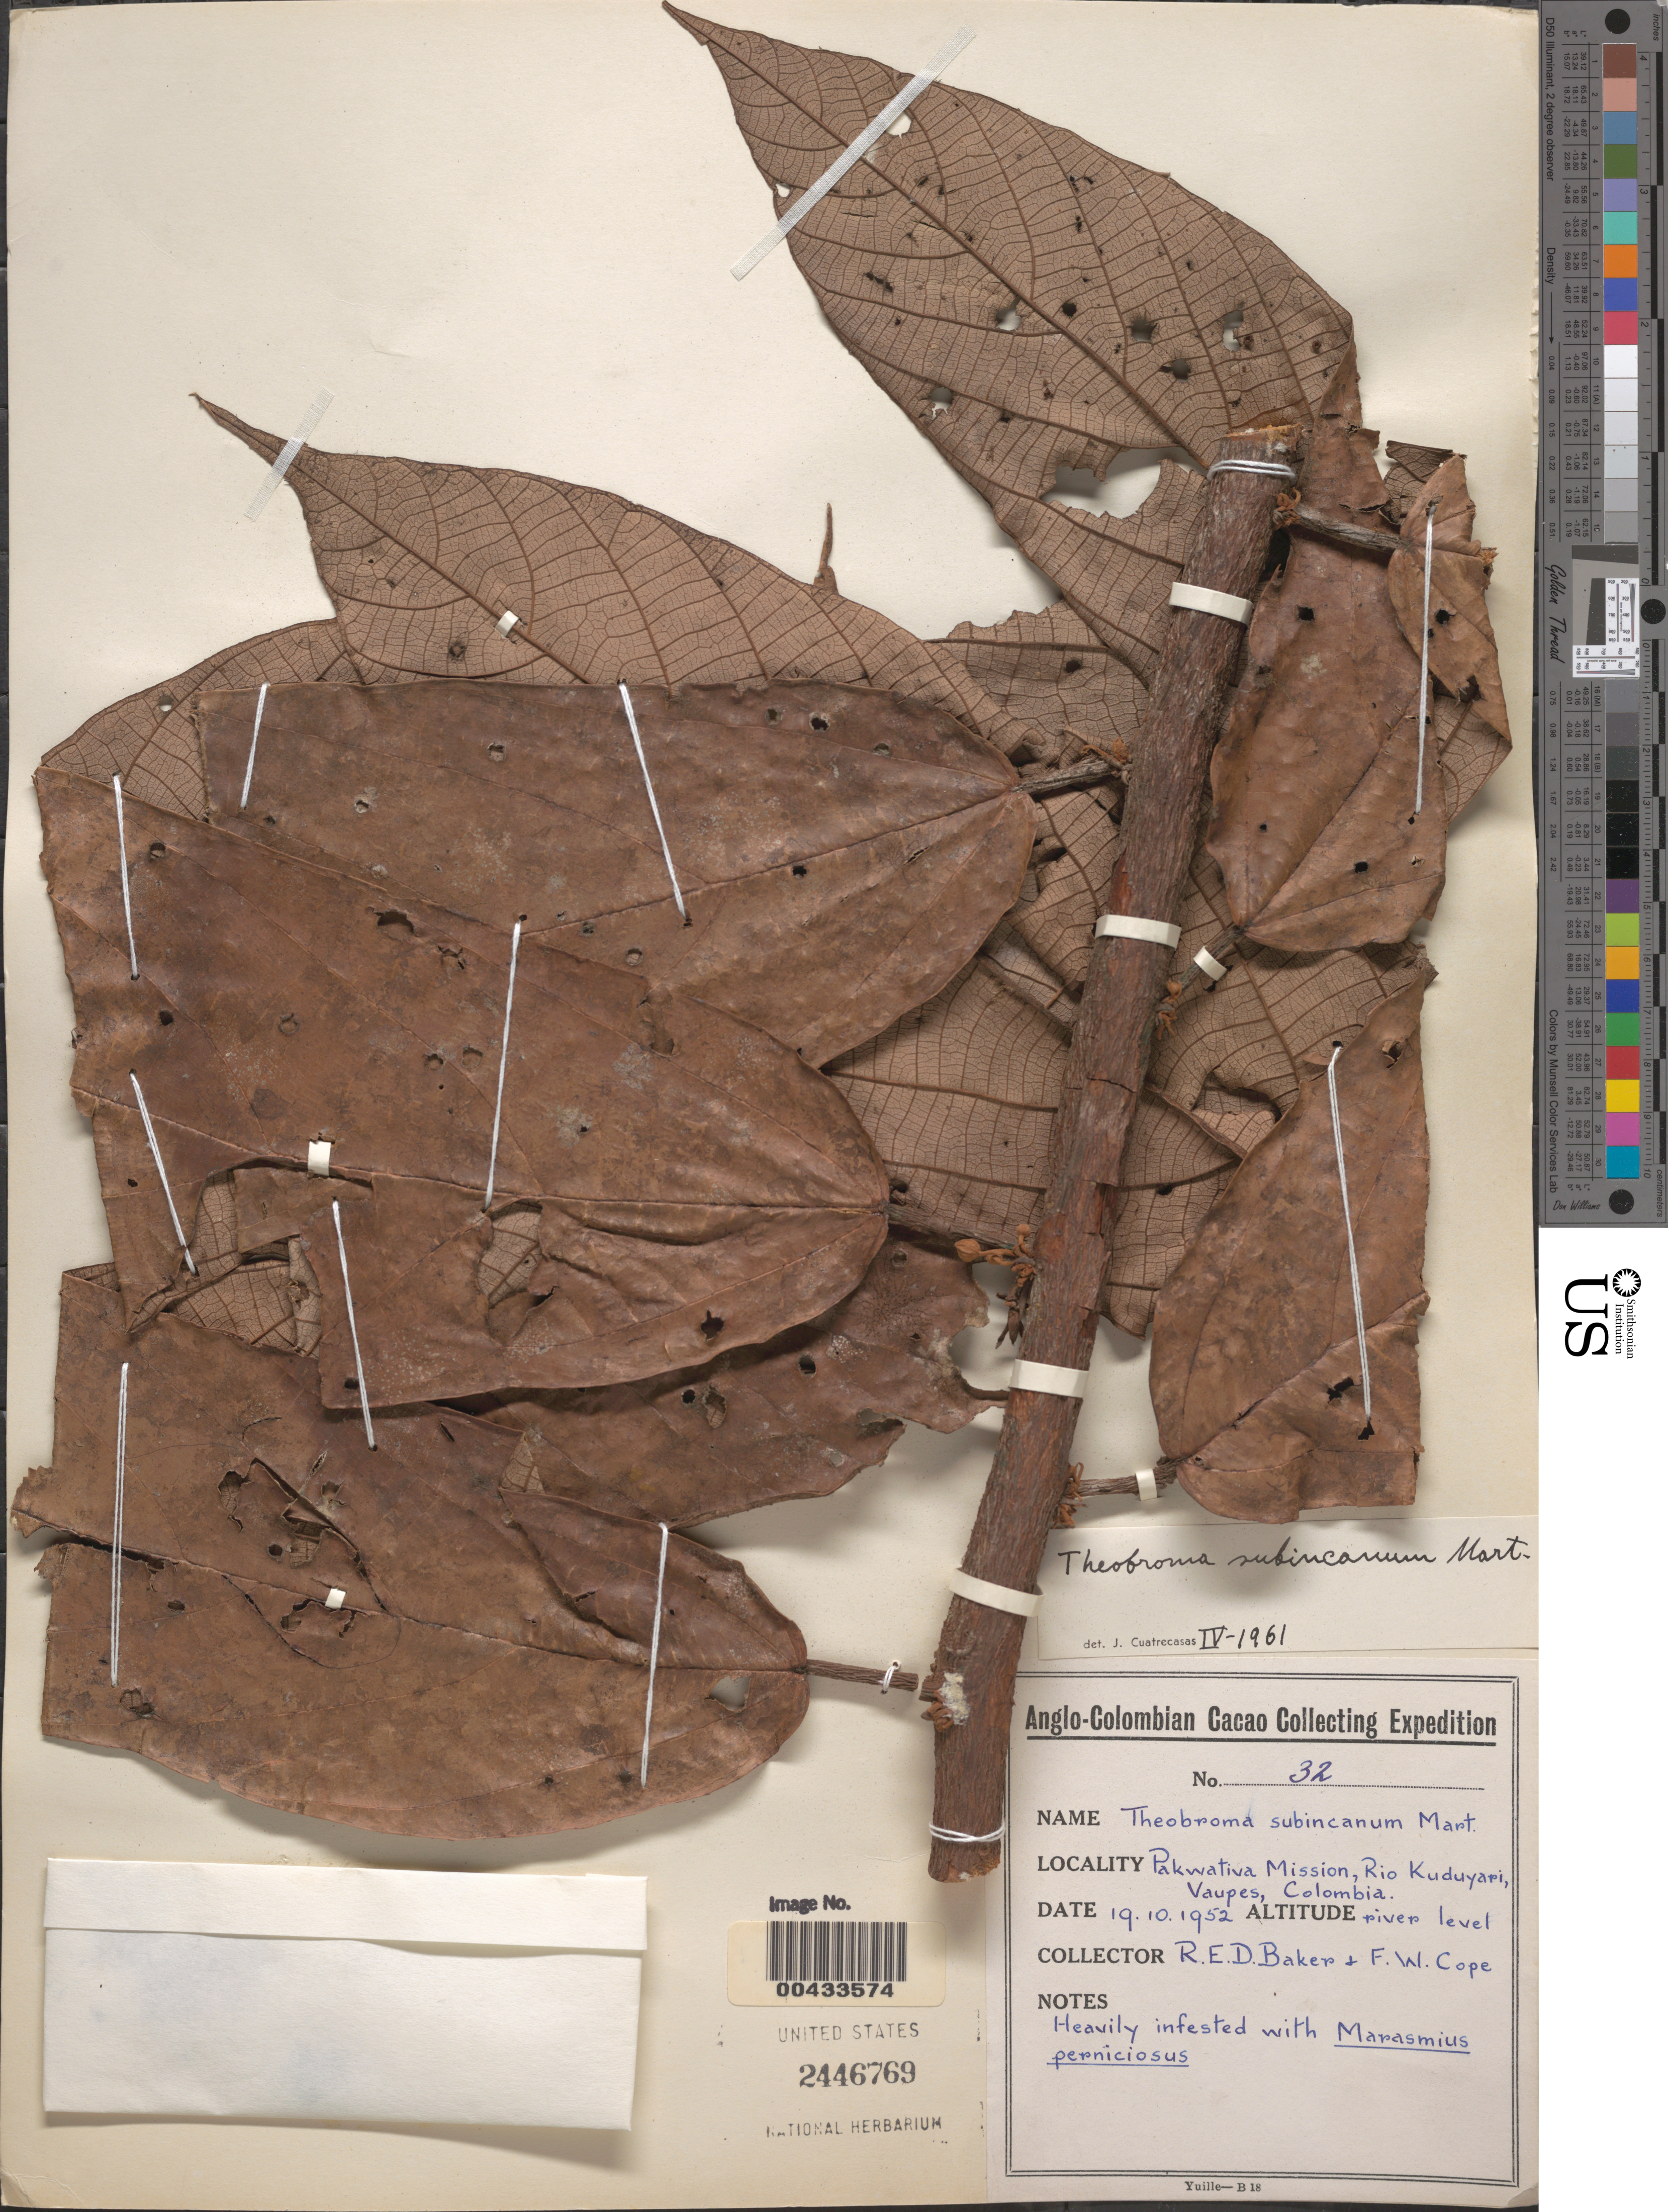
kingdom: Plantae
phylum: Tracheophyta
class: Magnoliopsida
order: Malvales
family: Malvaceae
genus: Theobroma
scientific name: Theobroma subincanum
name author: Mart.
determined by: Cuatrecasas, J.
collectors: R. E. D. Baker & F. Cope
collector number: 32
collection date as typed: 19 Oct 1952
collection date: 1952-10-19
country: Colombia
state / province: Vaupés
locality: Pakwativa Mission, Rio Kuduyari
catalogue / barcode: US 2446769